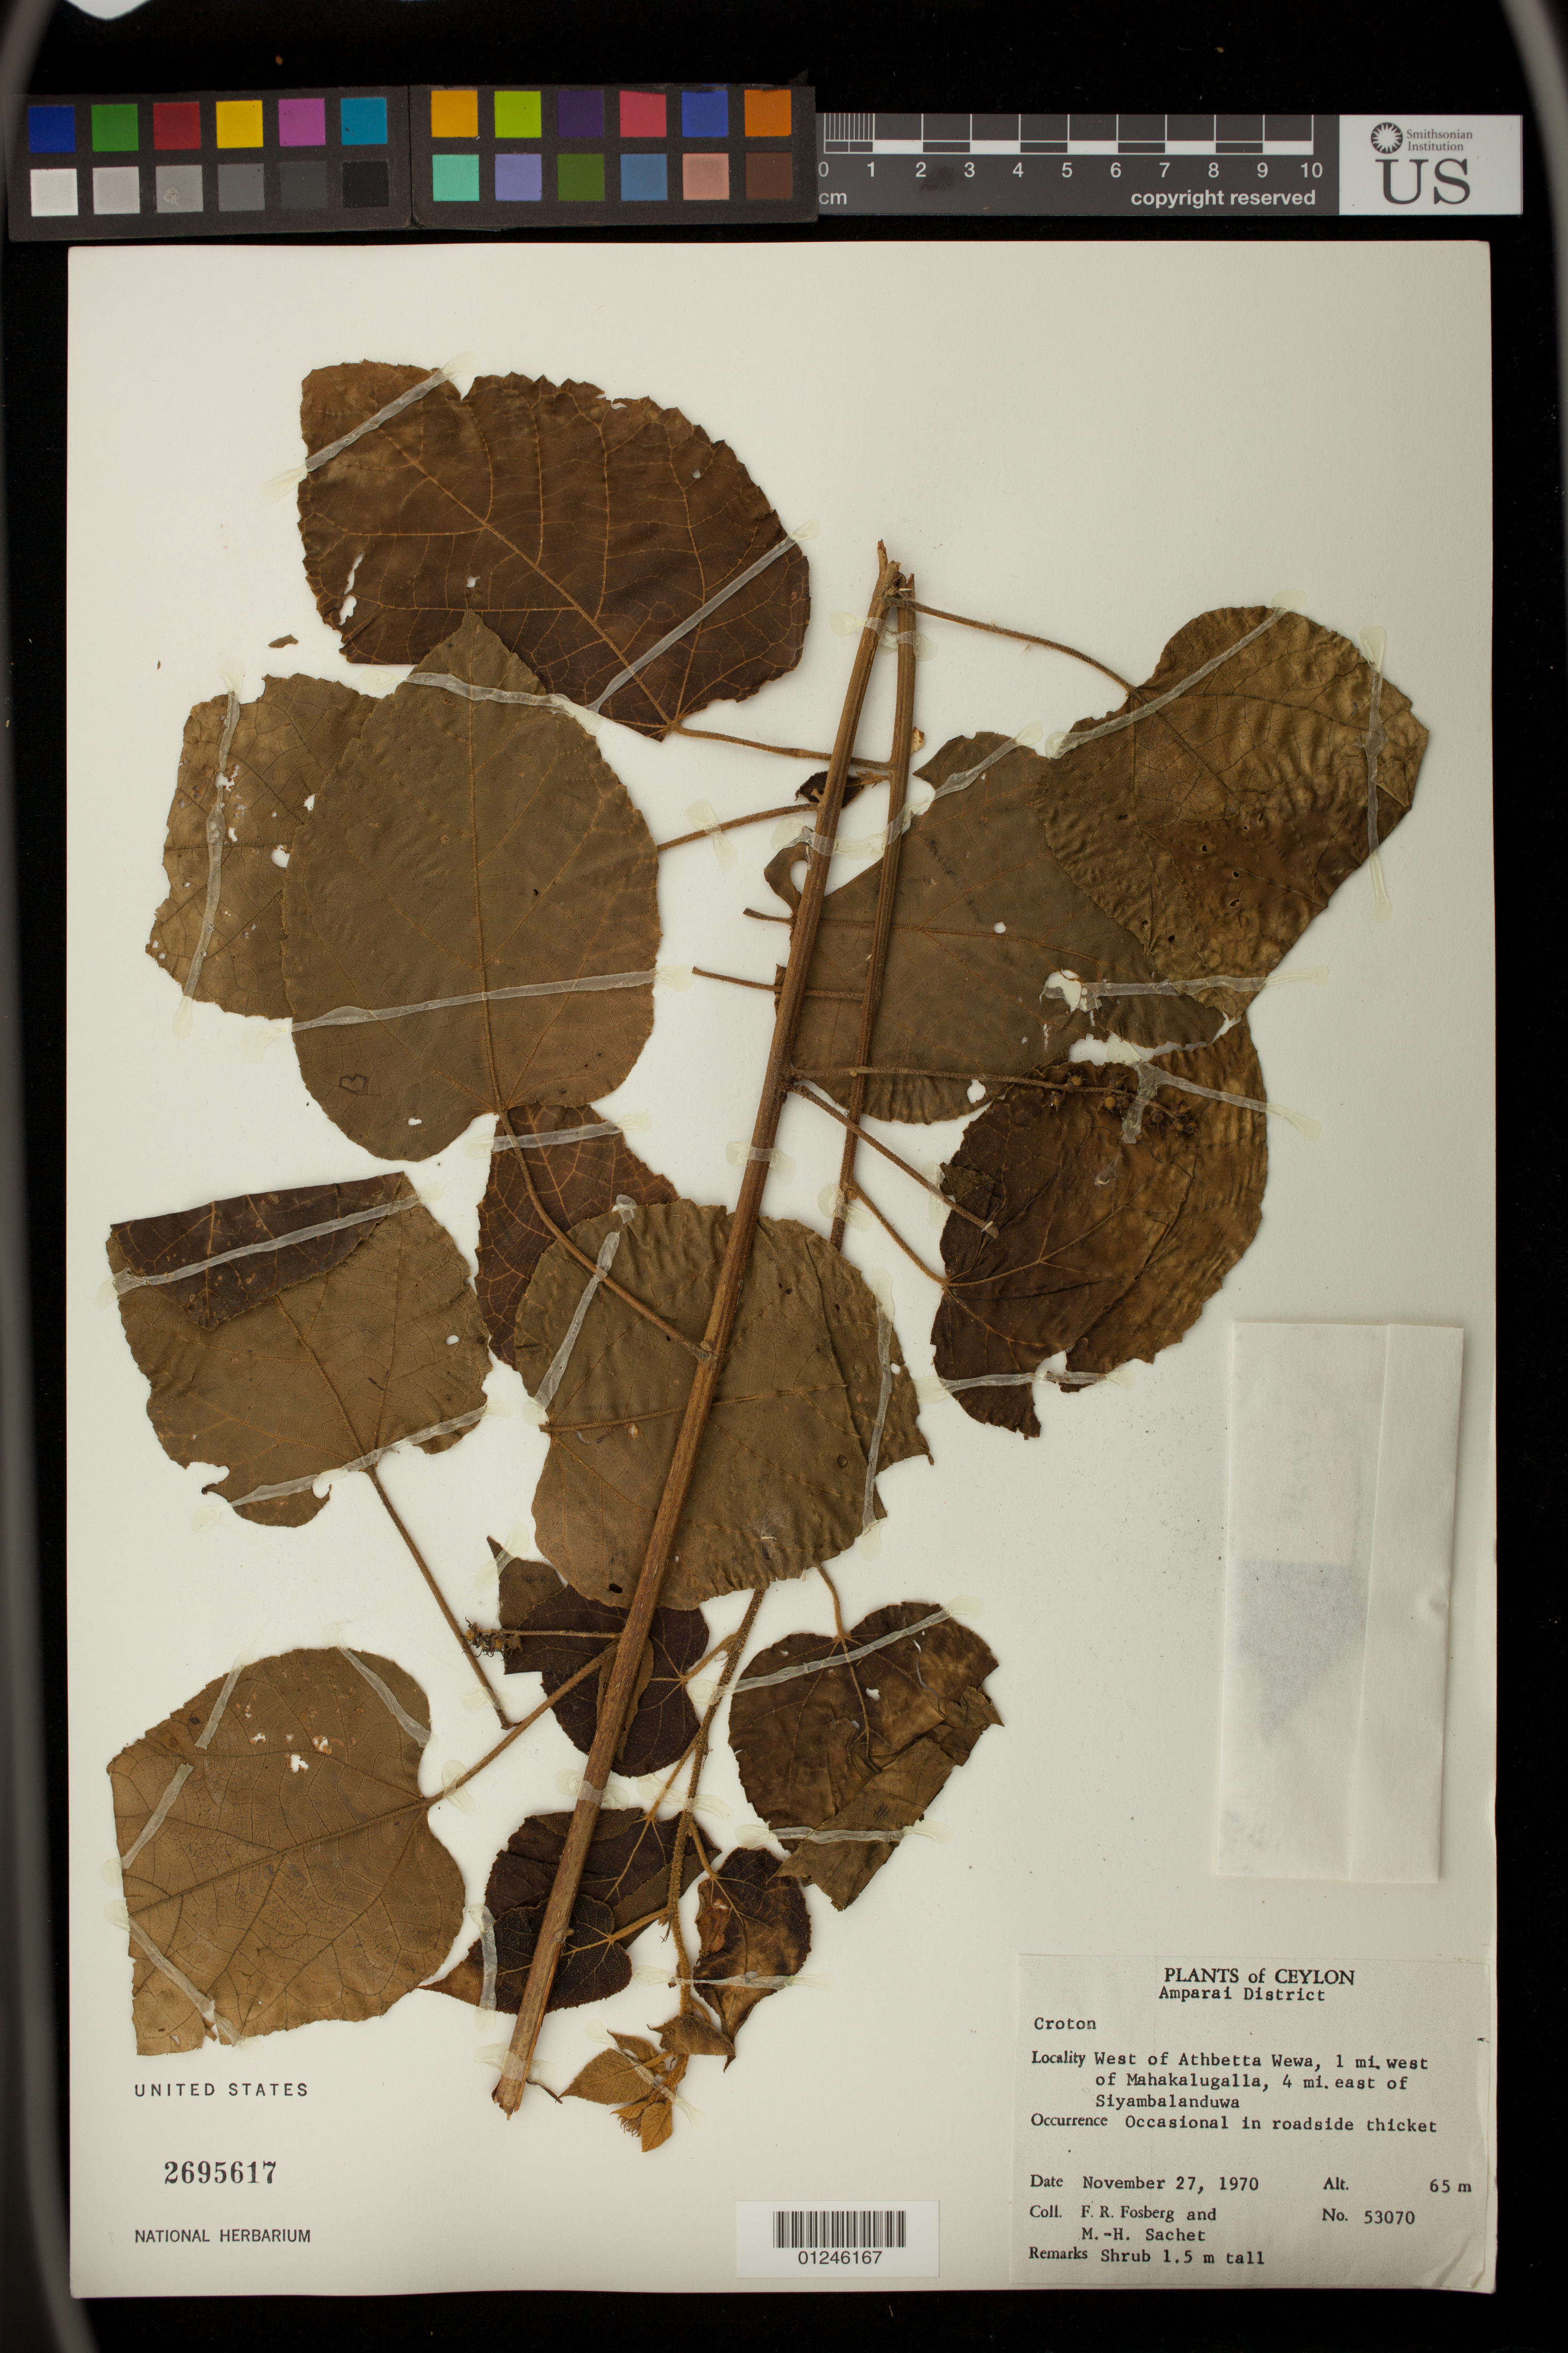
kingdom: Plantae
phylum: Tracheophyta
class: Magnoliopsida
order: Malpighiales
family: Euphorbiaceae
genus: Croton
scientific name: Croton sp.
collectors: F. R. Fosberg & M.-H. Sachet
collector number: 53070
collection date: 1970-11-27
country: Sri Lanka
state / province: Eastern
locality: Amparai District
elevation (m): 65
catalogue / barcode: US 2695617